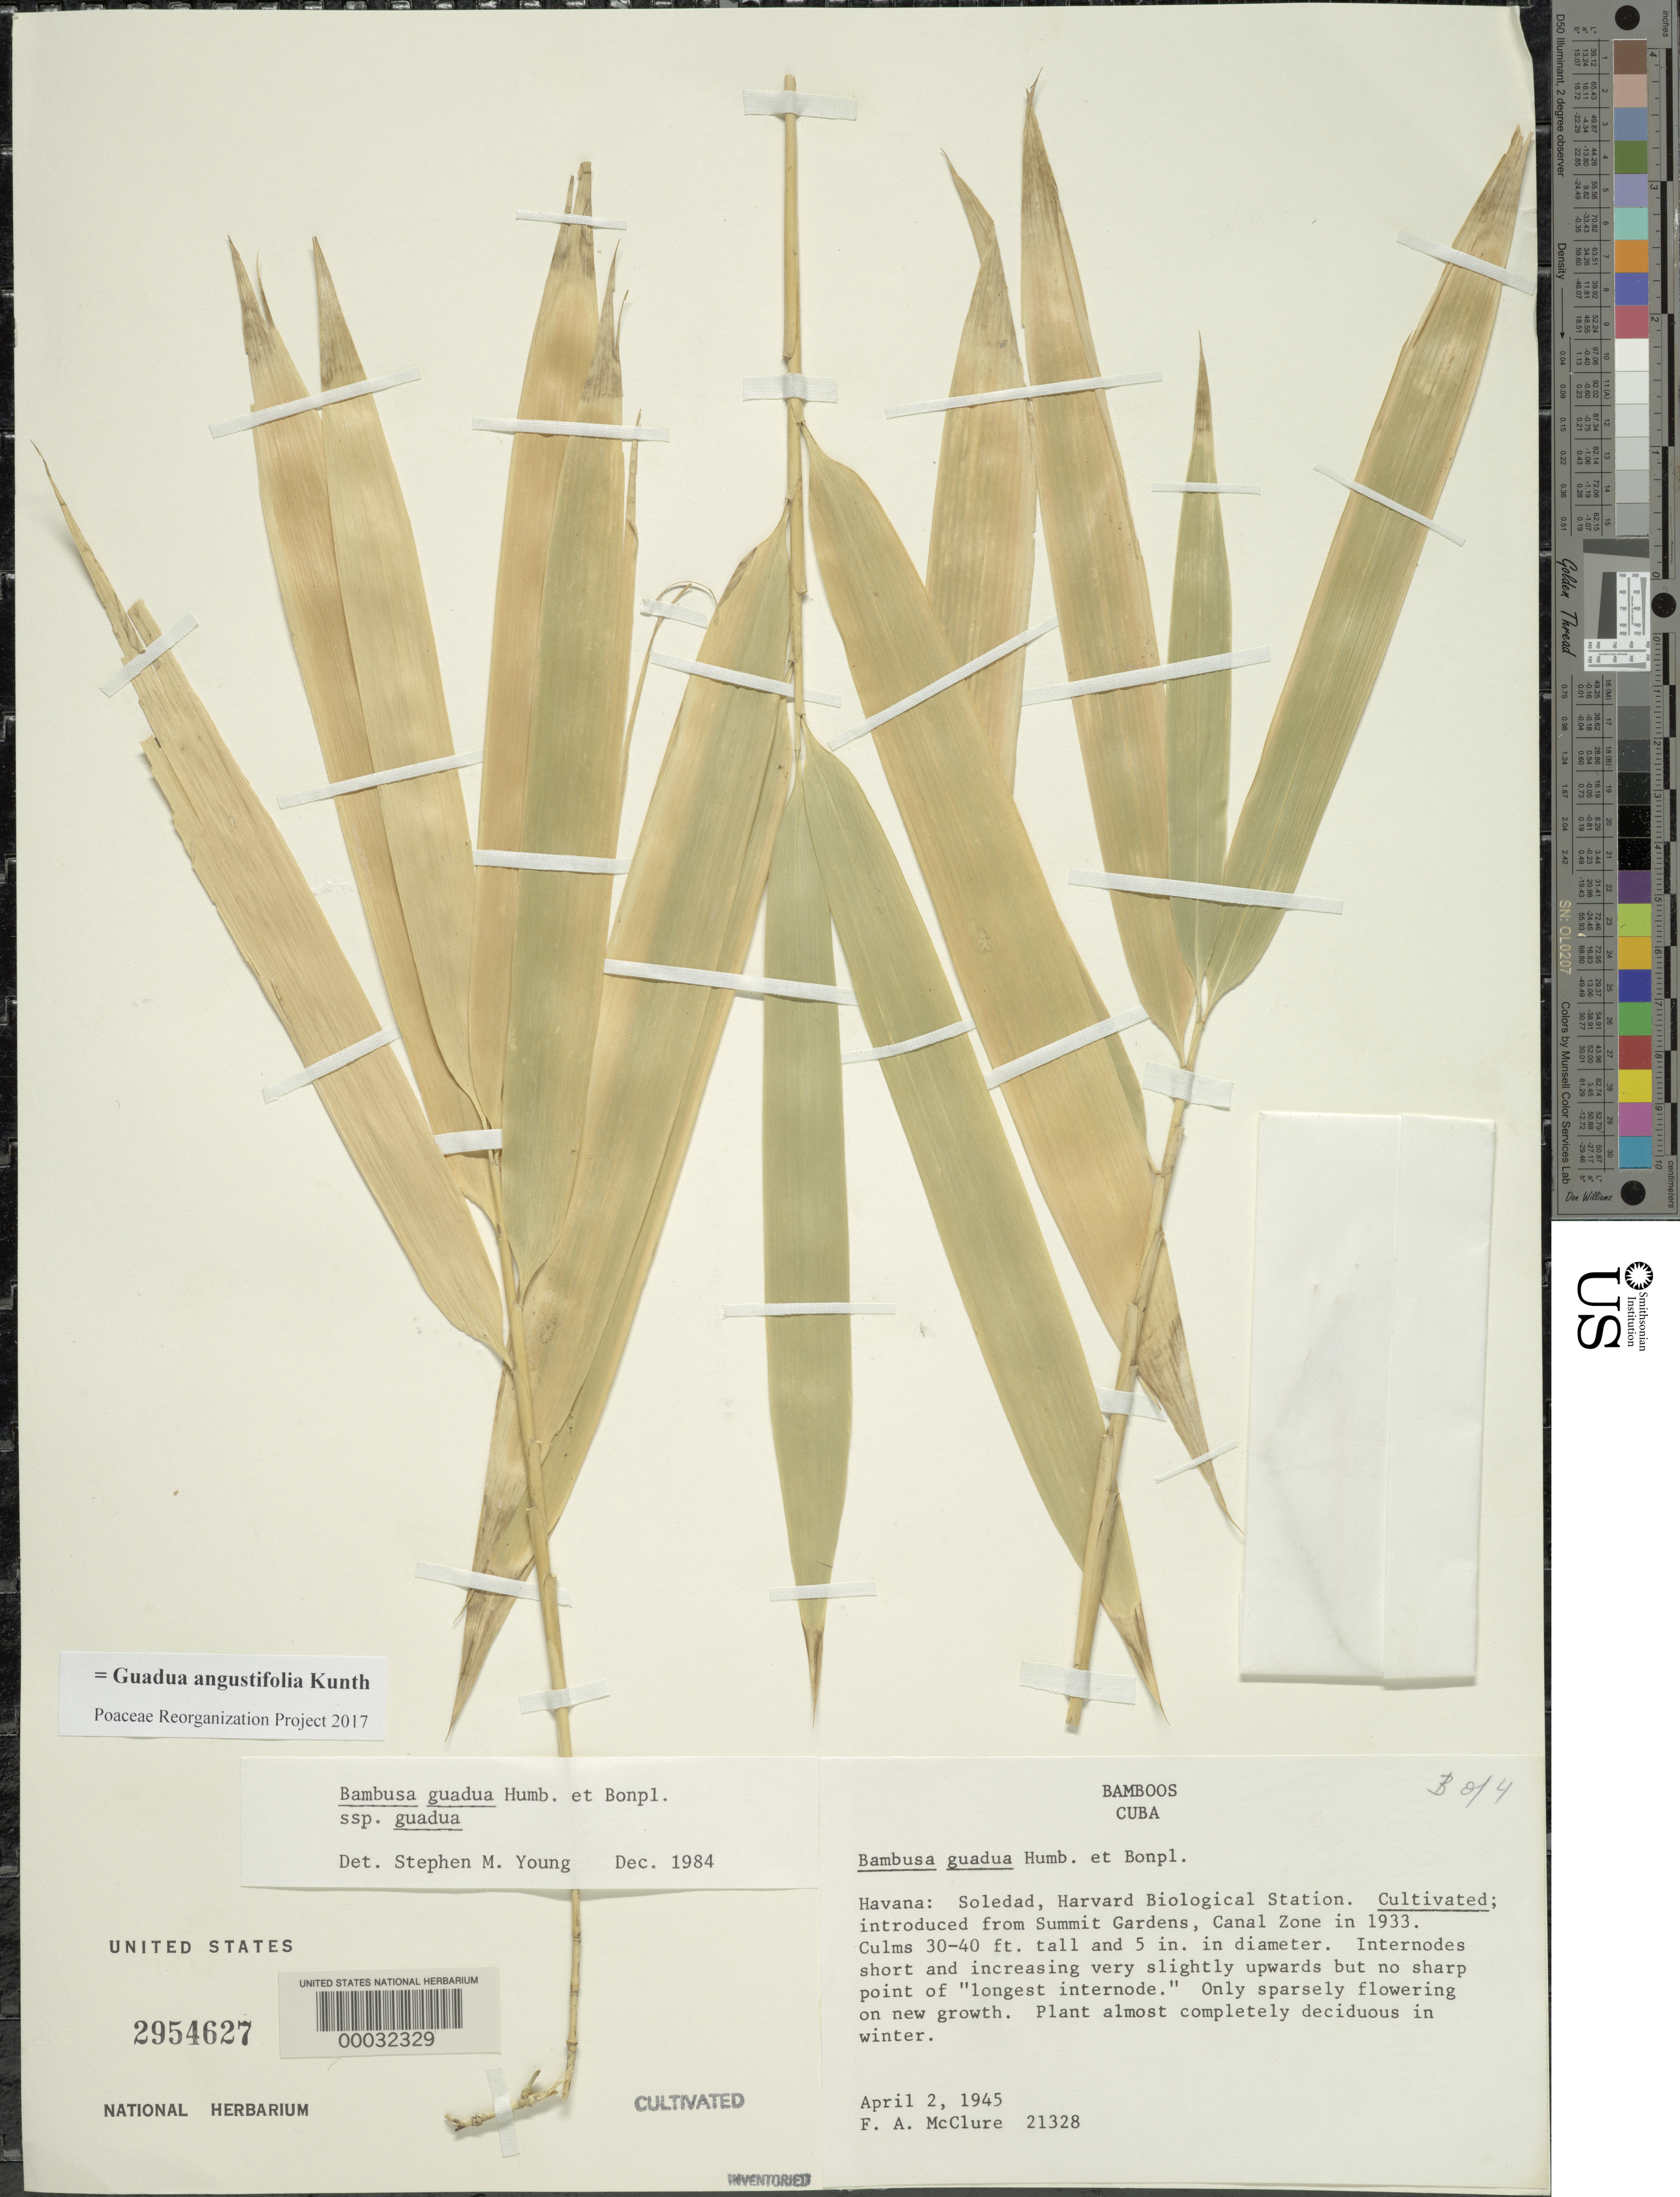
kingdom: Plantae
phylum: Tracheophyta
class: Liliopsida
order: Poales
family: Poaceae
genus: Guadua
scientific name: Guadua angustifolia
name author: Kunth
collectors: F. A. McClure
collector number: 21328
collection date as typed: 02 Apr 1945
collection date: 1945-04-02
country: Cuba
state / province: La Habana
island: Greater Antilles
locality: Harvard Biological Sta.; Soledad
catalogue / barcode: US 2954627